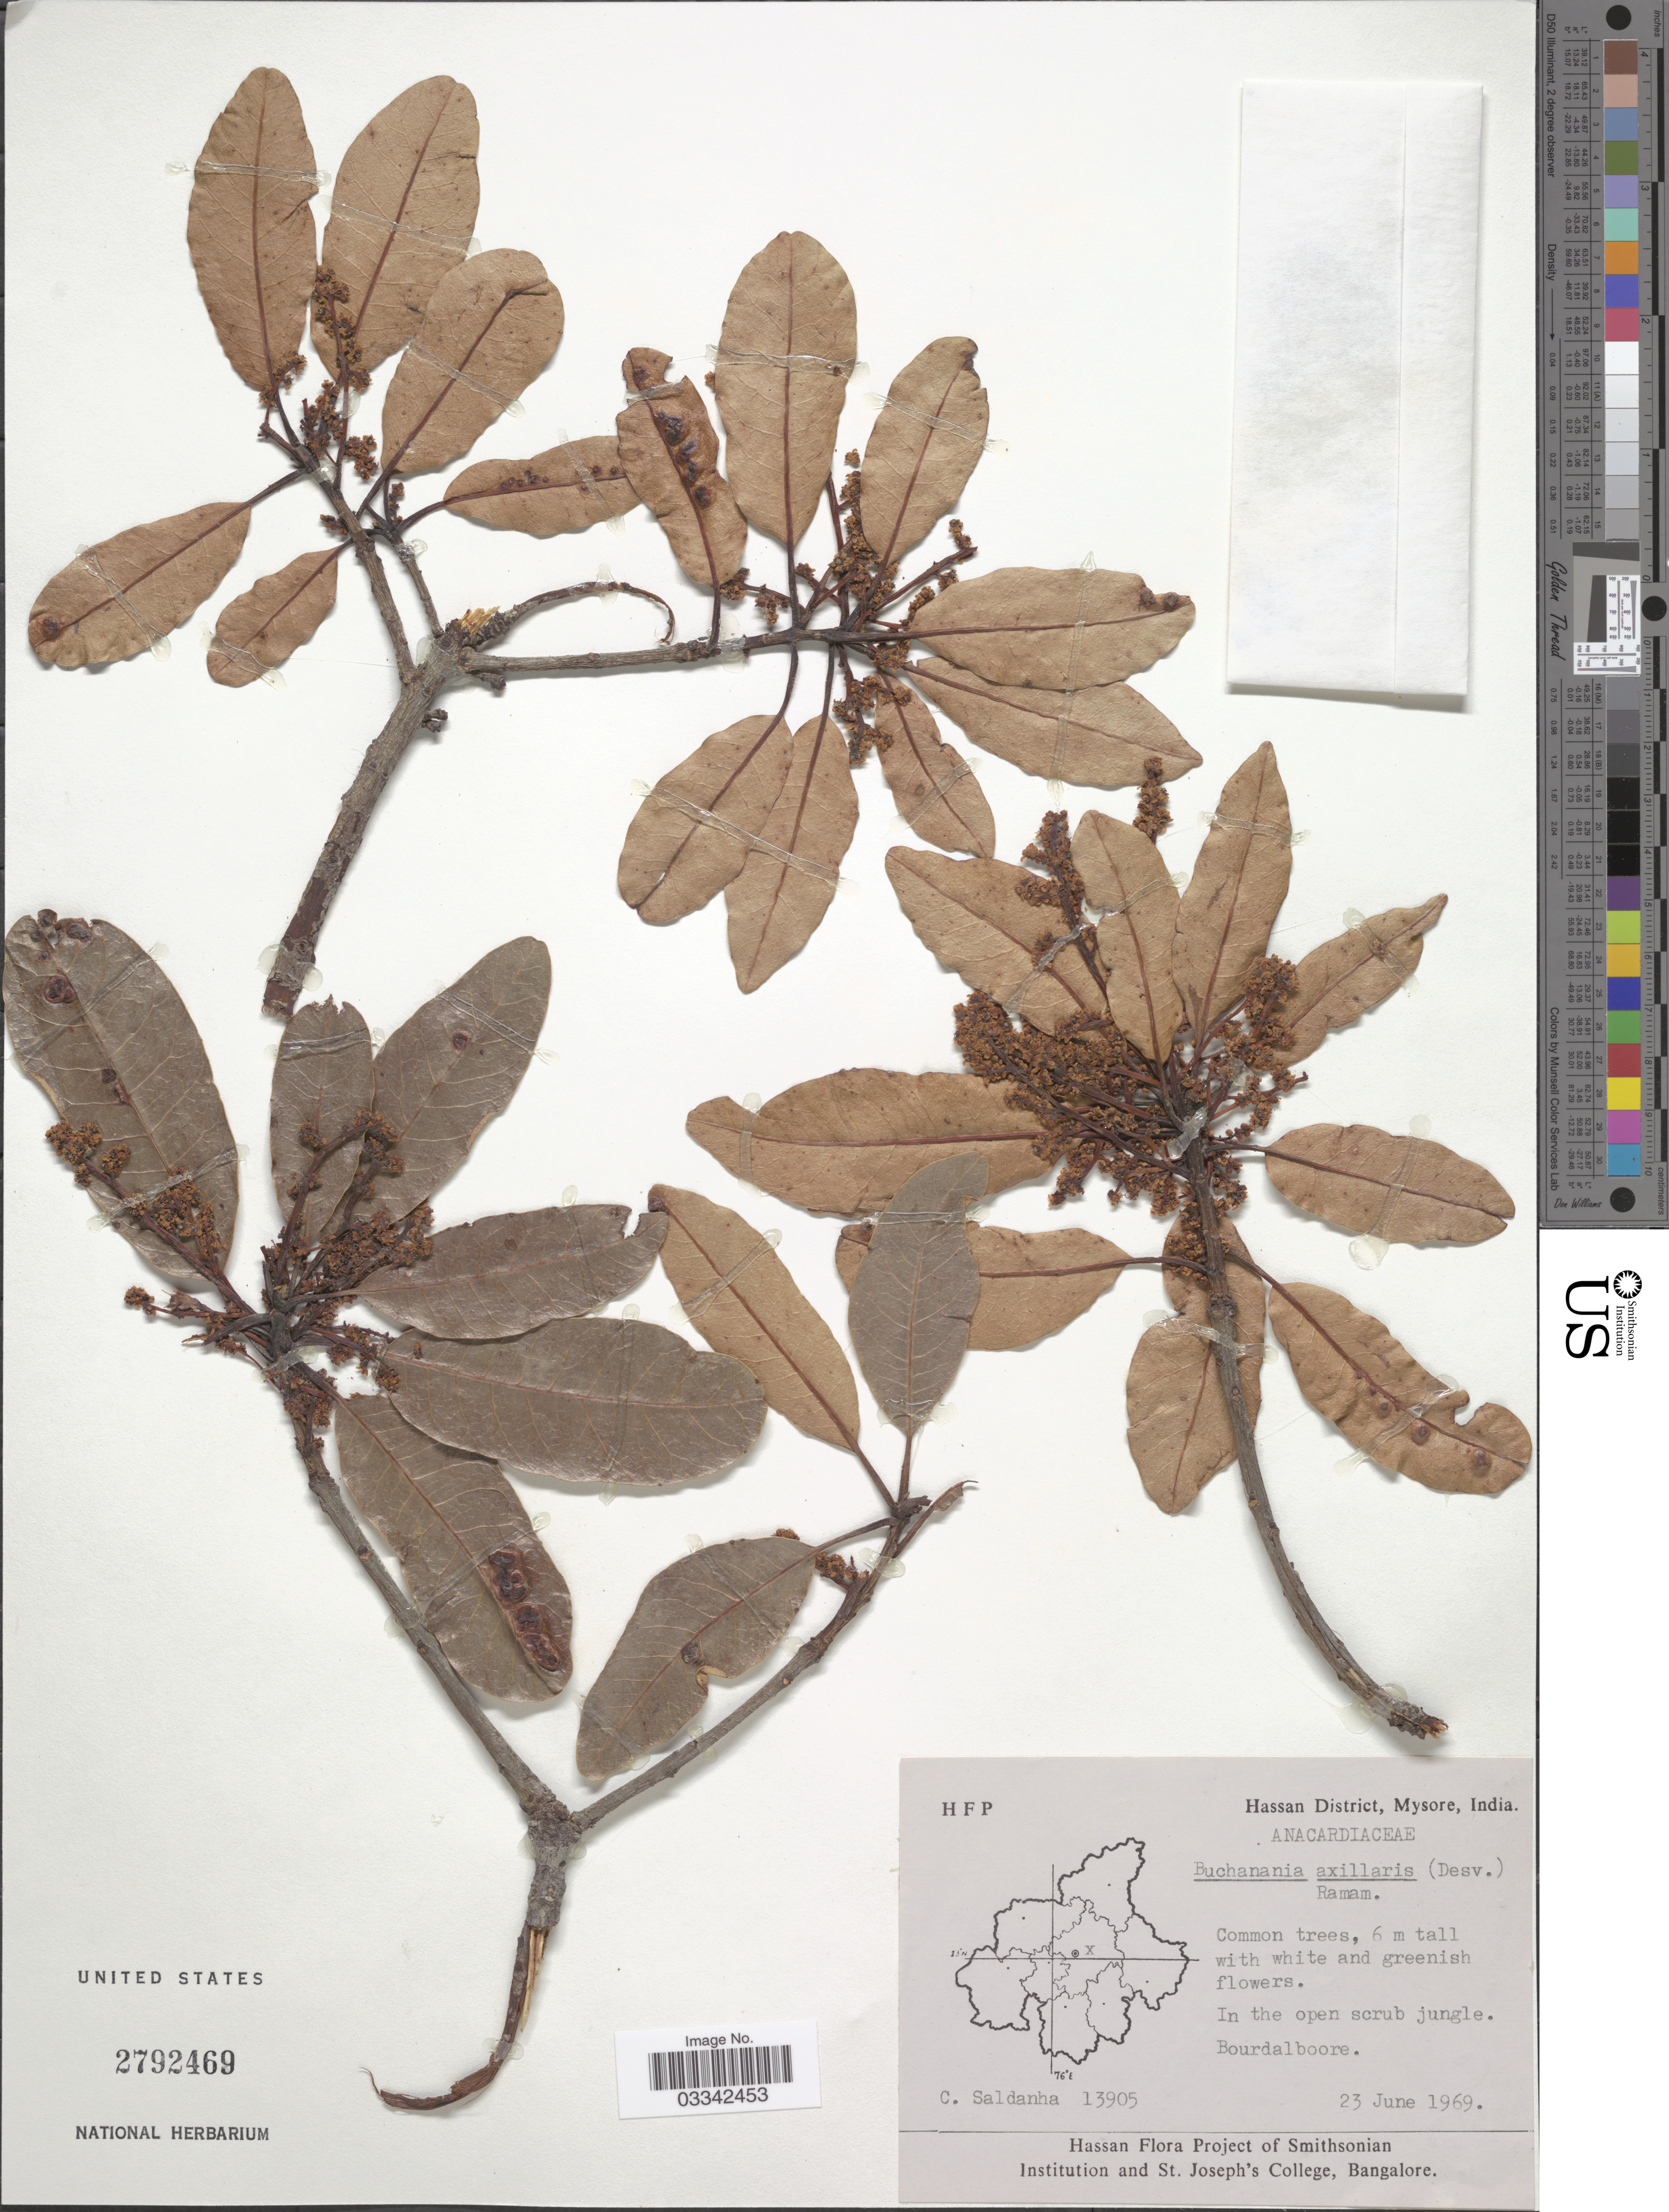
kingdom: Plantae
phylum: Tracheophyta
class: Magnoliopsida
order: Sapindales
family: Anacardiaceae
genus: Buchanania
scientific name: Buchanania axillaris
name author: Ramamoorthy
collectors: C. Saldanha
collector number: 13905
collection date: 1969-06-23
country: India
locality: Hassan District, Mysore. Bourdalboore.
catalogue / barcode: US 2792469